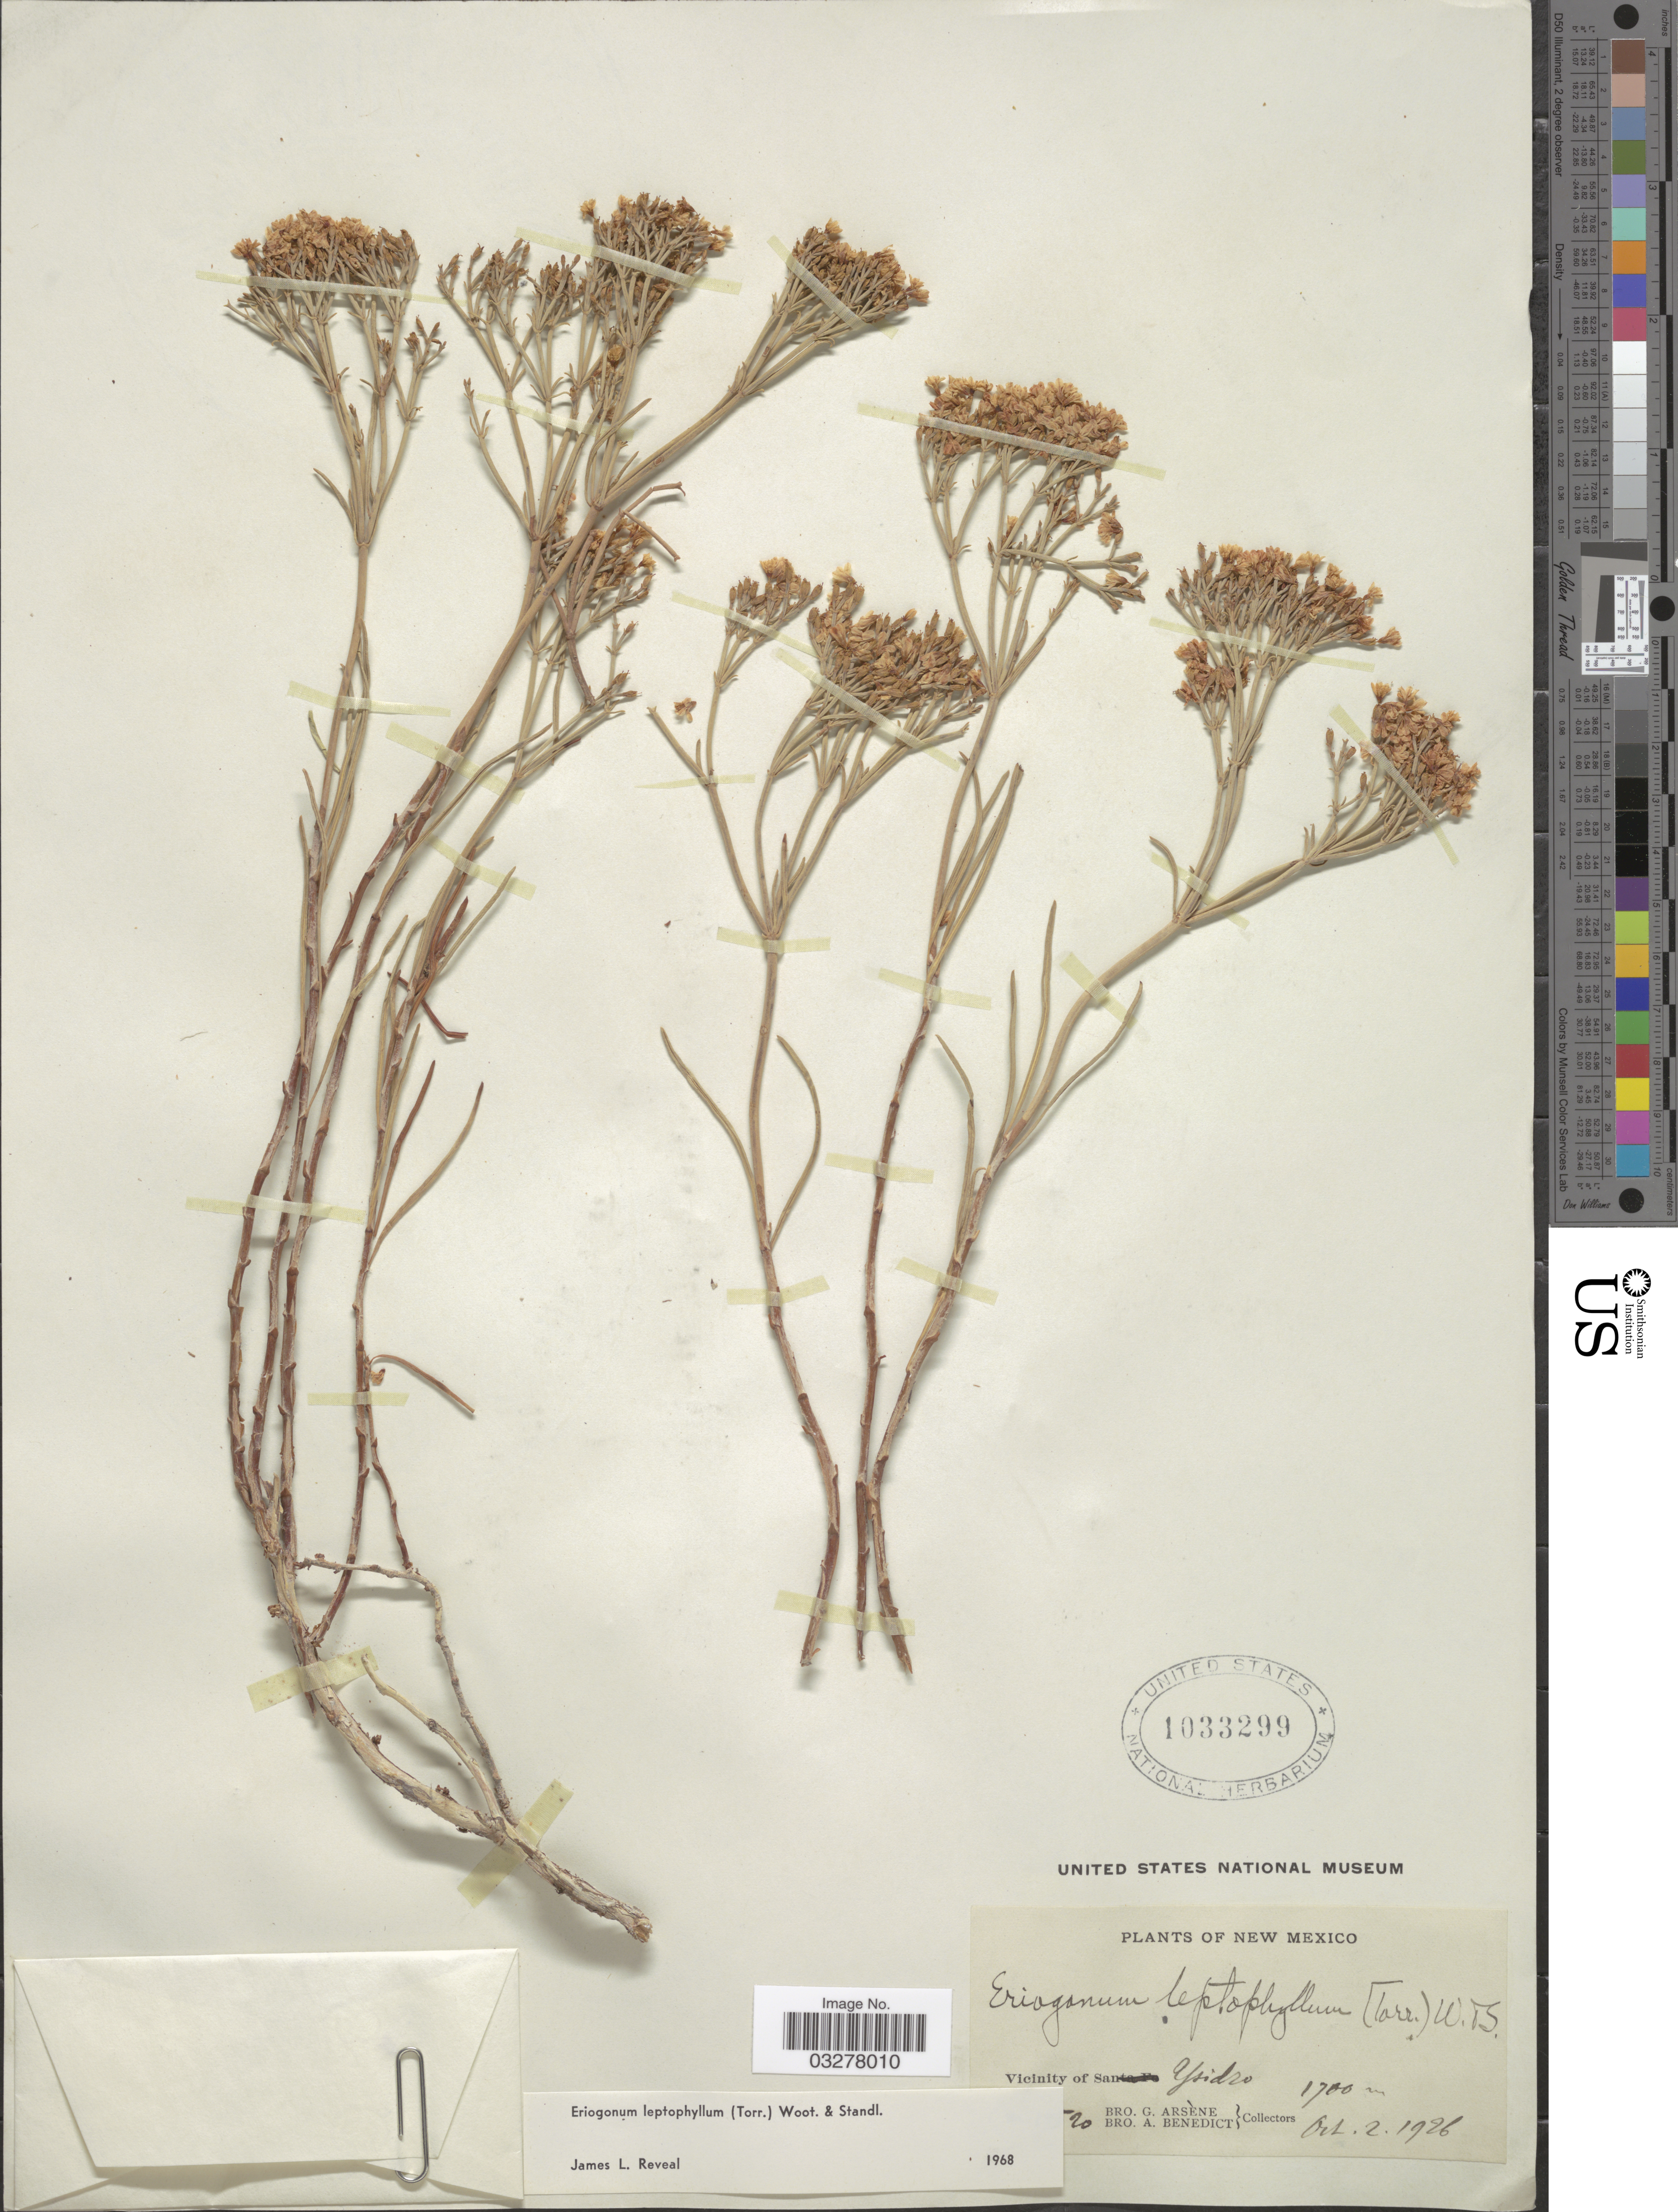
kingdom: Plantae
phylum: Tracheophyta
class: Magnoliopsida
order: Caryophyllales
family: Polygonaceae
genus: Eriogonum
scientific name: Eriogonum leptophyllum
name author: (Torr.) Wooton & Standl.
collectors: Bro. G. Arsène & Bro. A. Benedict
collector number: !20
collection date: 1926-10-02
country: United States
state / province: New Mexico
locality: Vicinity of Ysidro.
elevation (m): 1700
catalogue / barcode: US 1033299